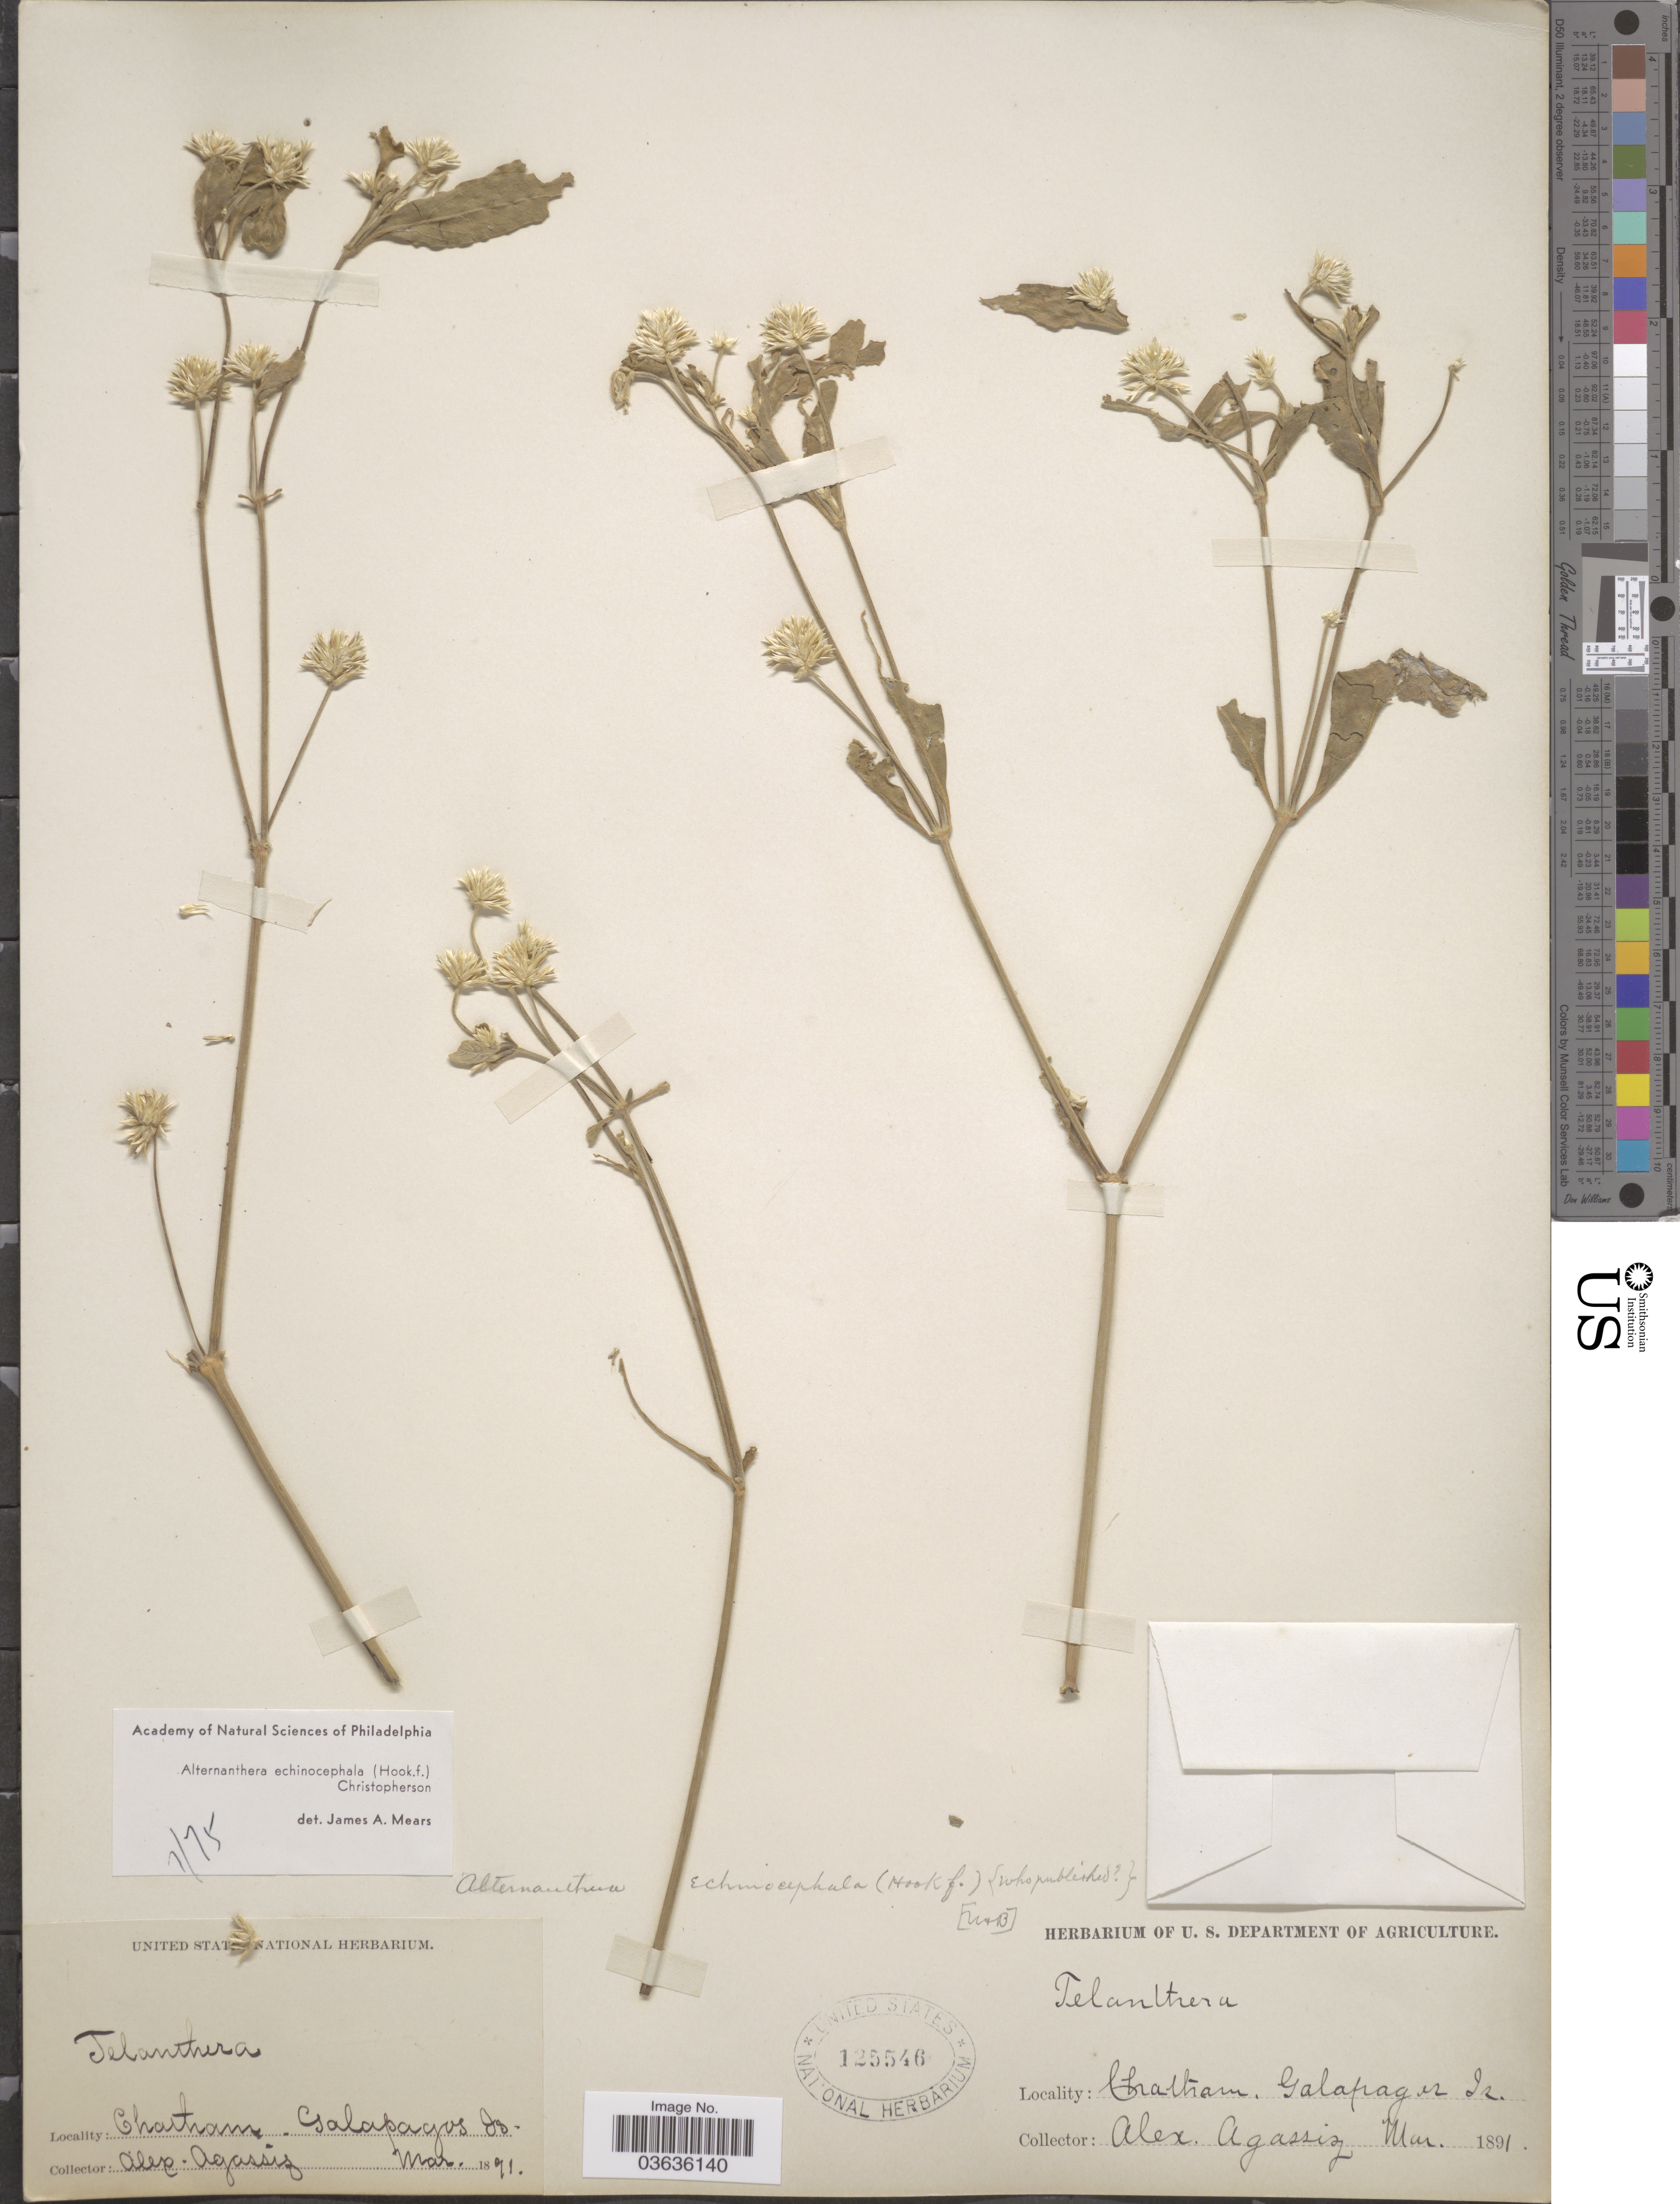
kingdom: Plantae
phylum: Tracheophyta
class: Magnoliopsida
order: Caryophyllales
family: Amaranthaceae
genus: Alternanthera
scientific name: Alternanthera echinocephala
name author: (Hook. f.) Christoph.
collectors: A. E. Agassiz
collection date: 1891-03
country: Ecuador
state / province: Colón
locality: Chatham, Galapagos Is.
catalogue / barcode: US 125546